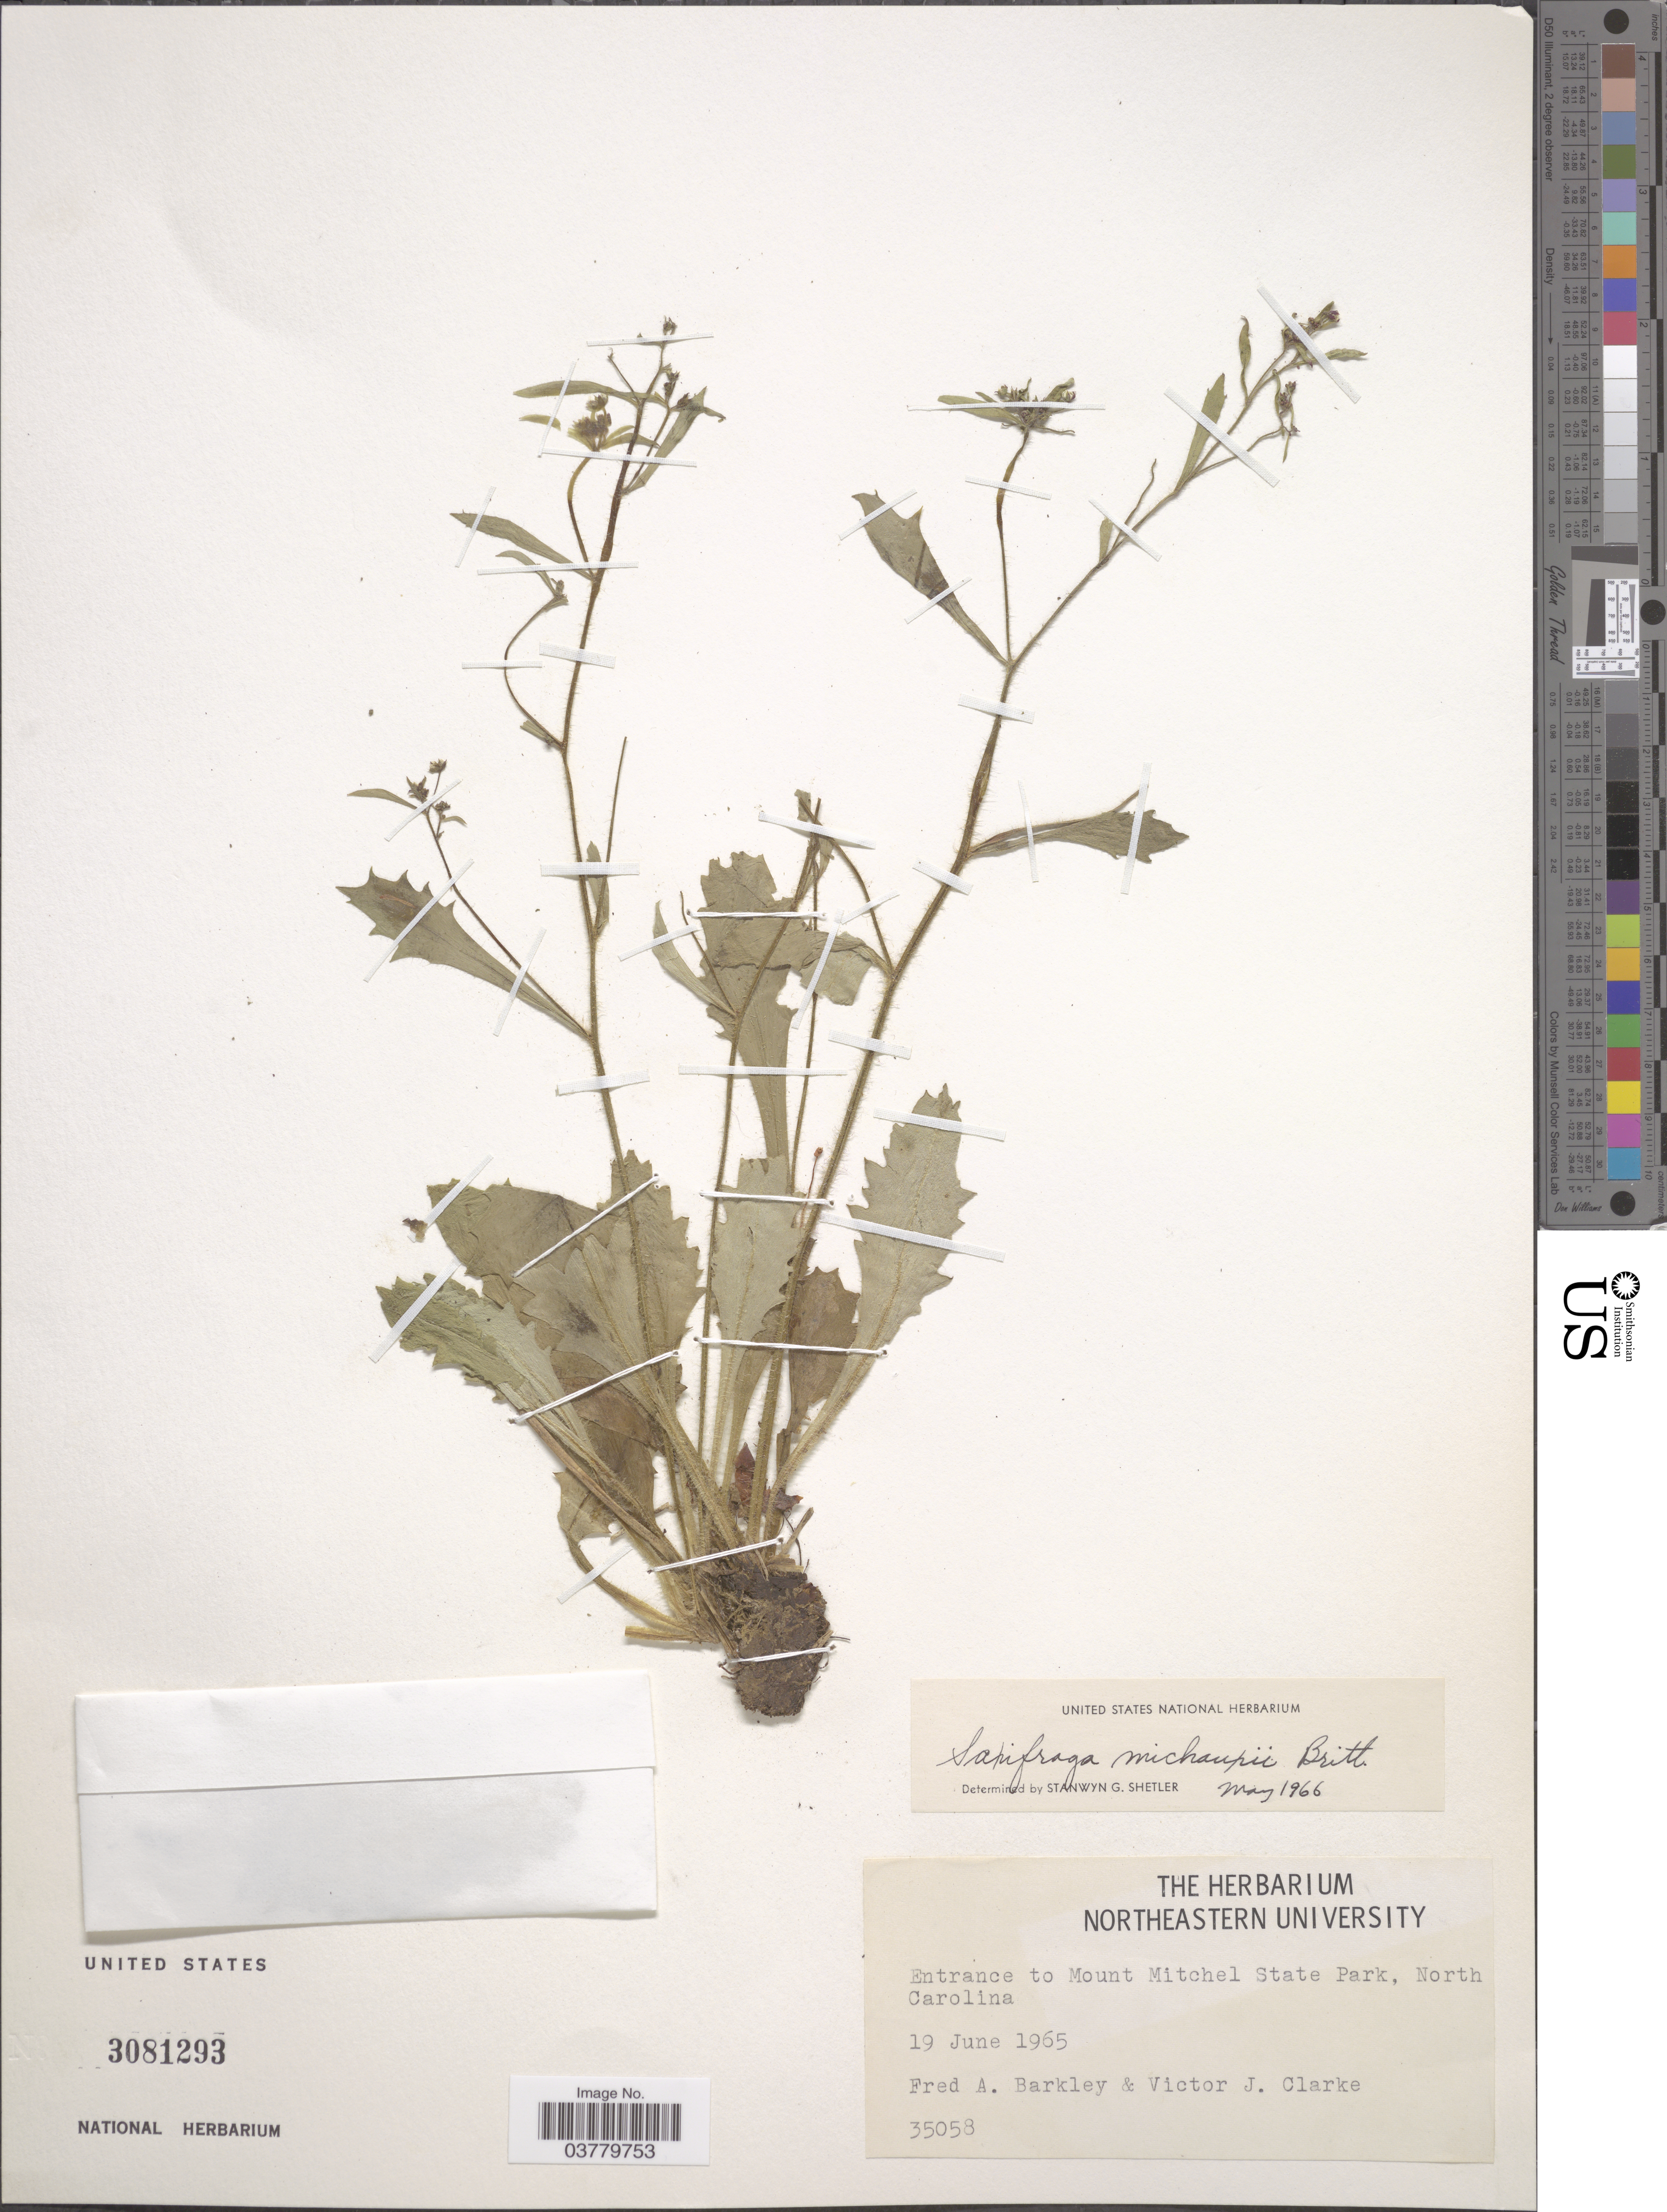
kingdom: Plantae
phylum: Tracheophyta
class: Magnoliopsida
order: Saxifragales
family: Saxifragaceae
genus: Micranthes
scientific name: Micranthes petiolaris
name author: (Raf.) Bush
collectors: F. A. Barkley & V. Clarke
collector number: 35058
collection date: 1965-06-19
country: United States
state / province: North Carolina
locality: Entrance to Mount Mitchel State Park.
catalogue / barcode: US 3081293